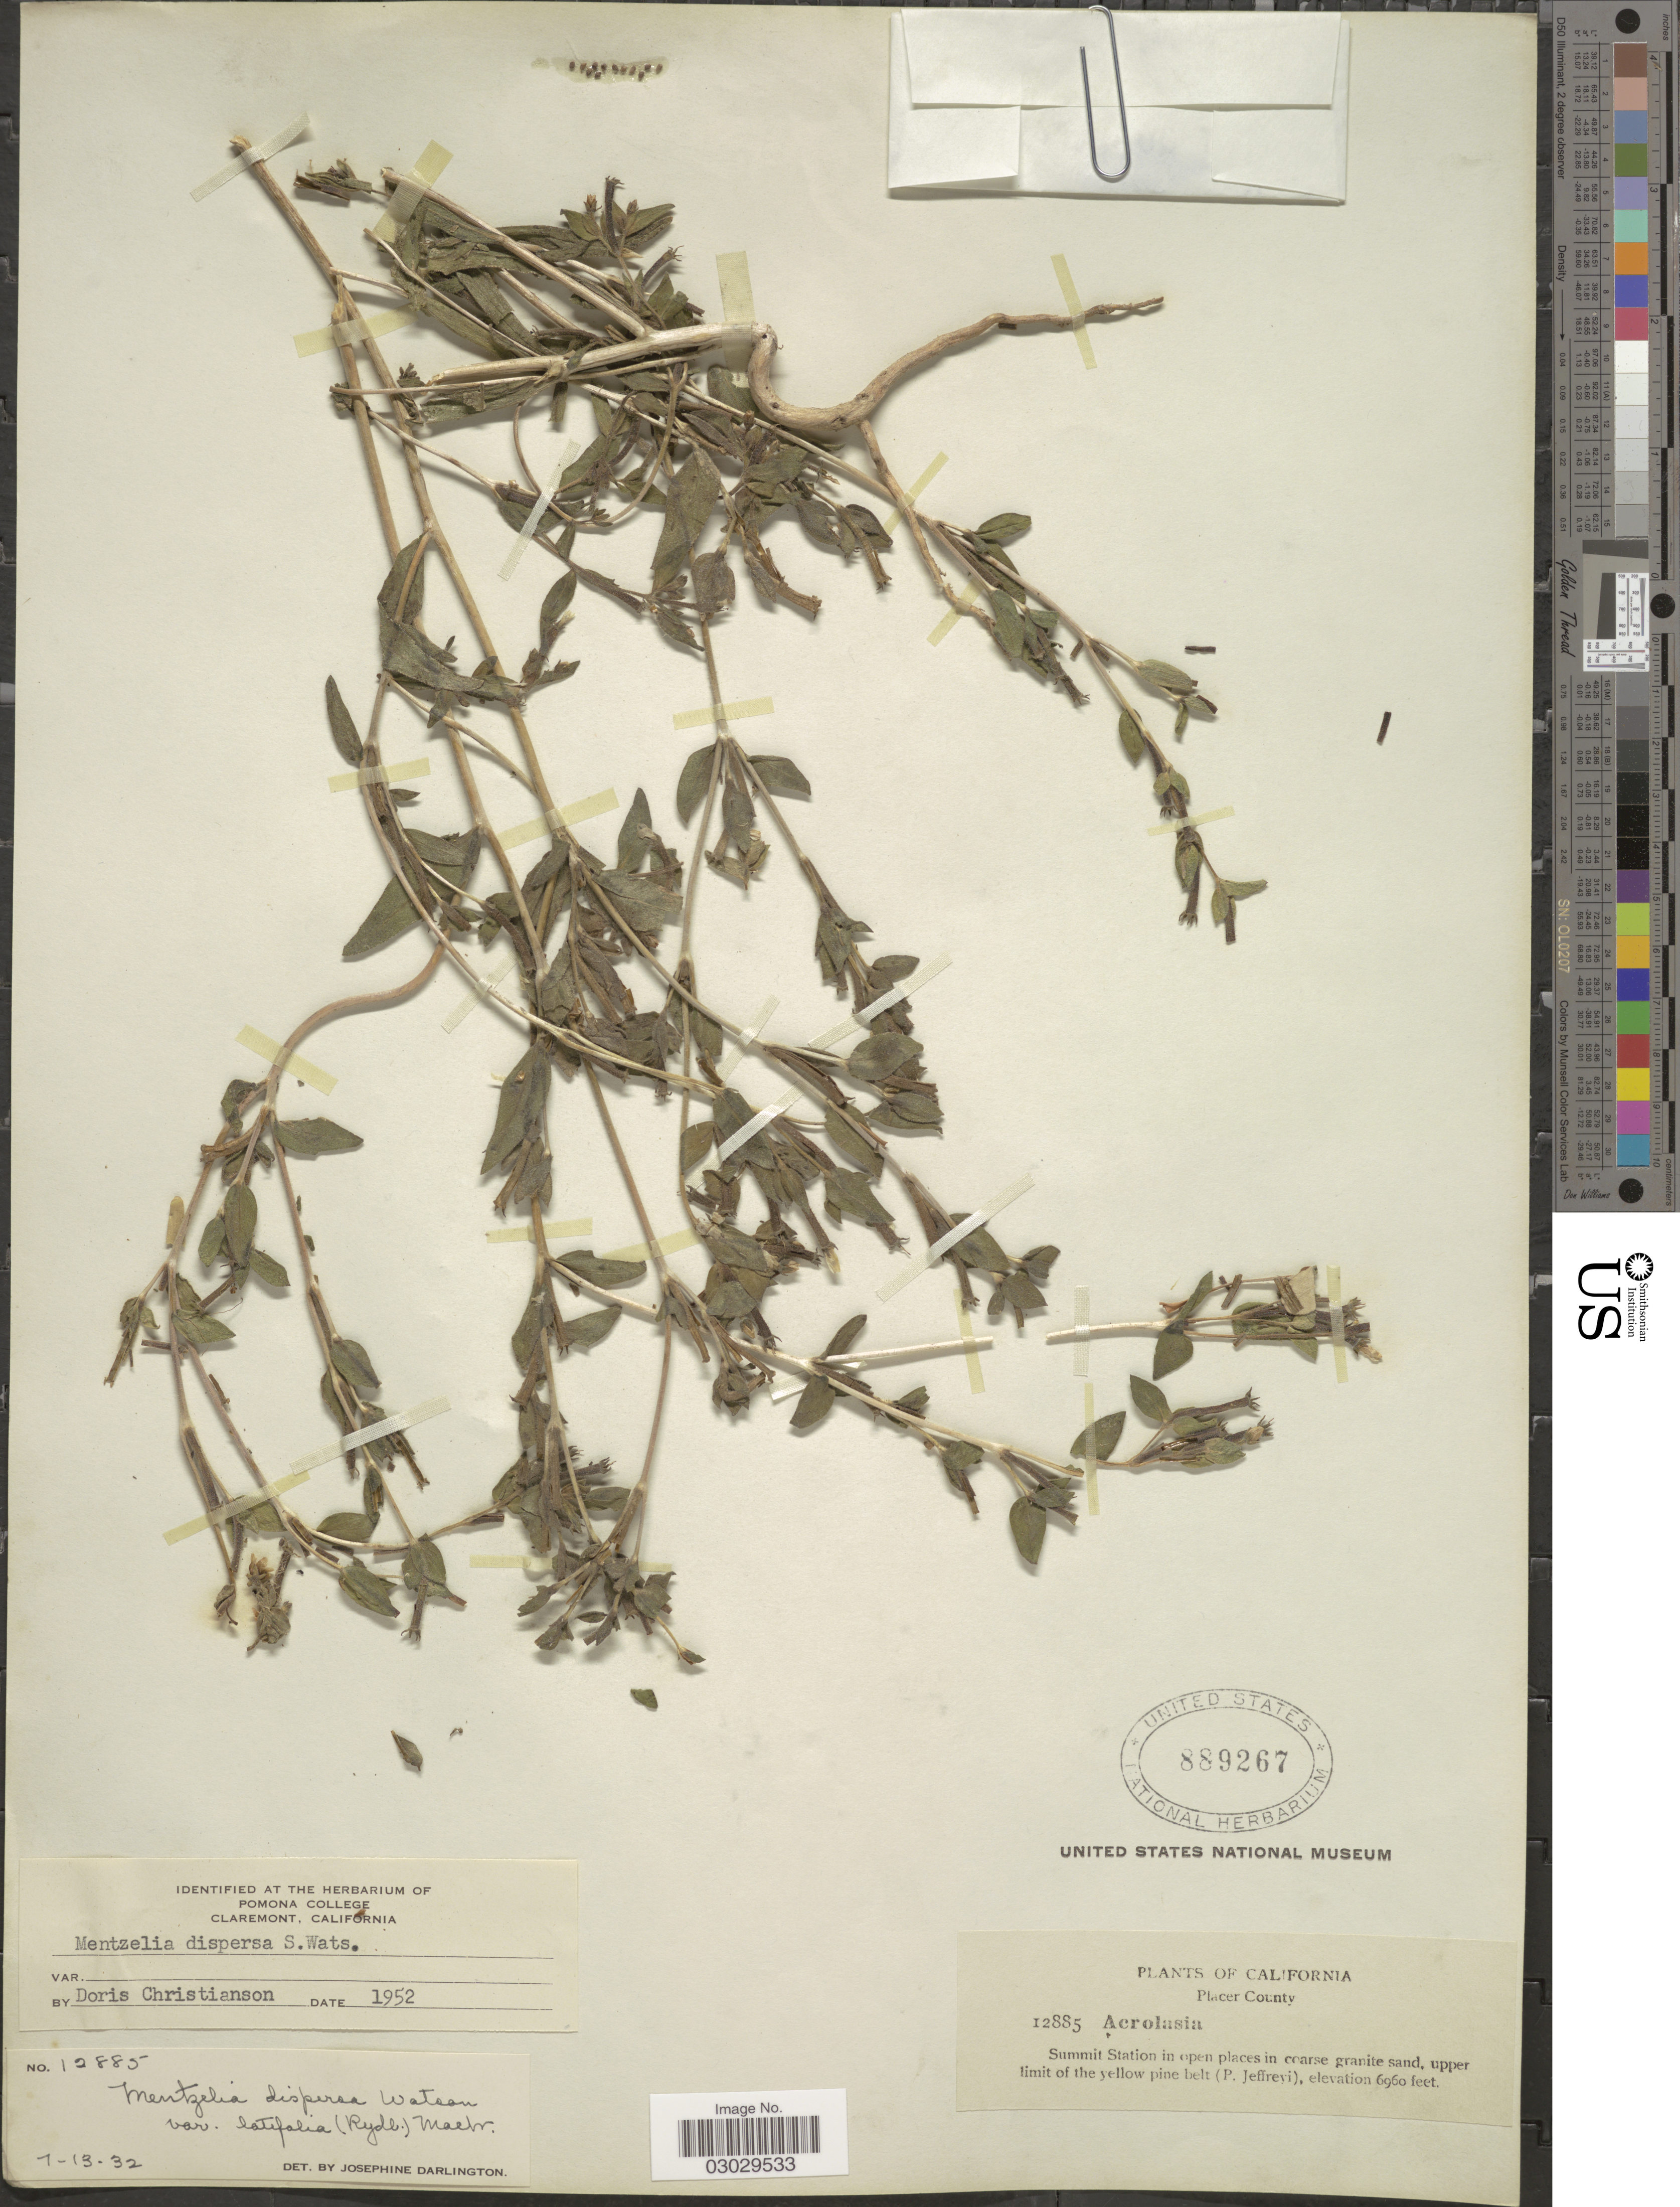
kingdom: Plantae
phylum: Tracheophyta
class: Magnoliopsida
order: Cornales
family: Loasaceae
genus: Mentzelia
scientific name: Mentzelia dispersa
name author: S. Watson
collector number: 12885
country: United States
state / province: California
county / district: Placer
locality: Placer County. Summit Station in open places in corse granite sand, upper limit of the yellow pine belt (P. Jeffreyi).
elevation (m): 2121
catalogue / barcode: US 889267